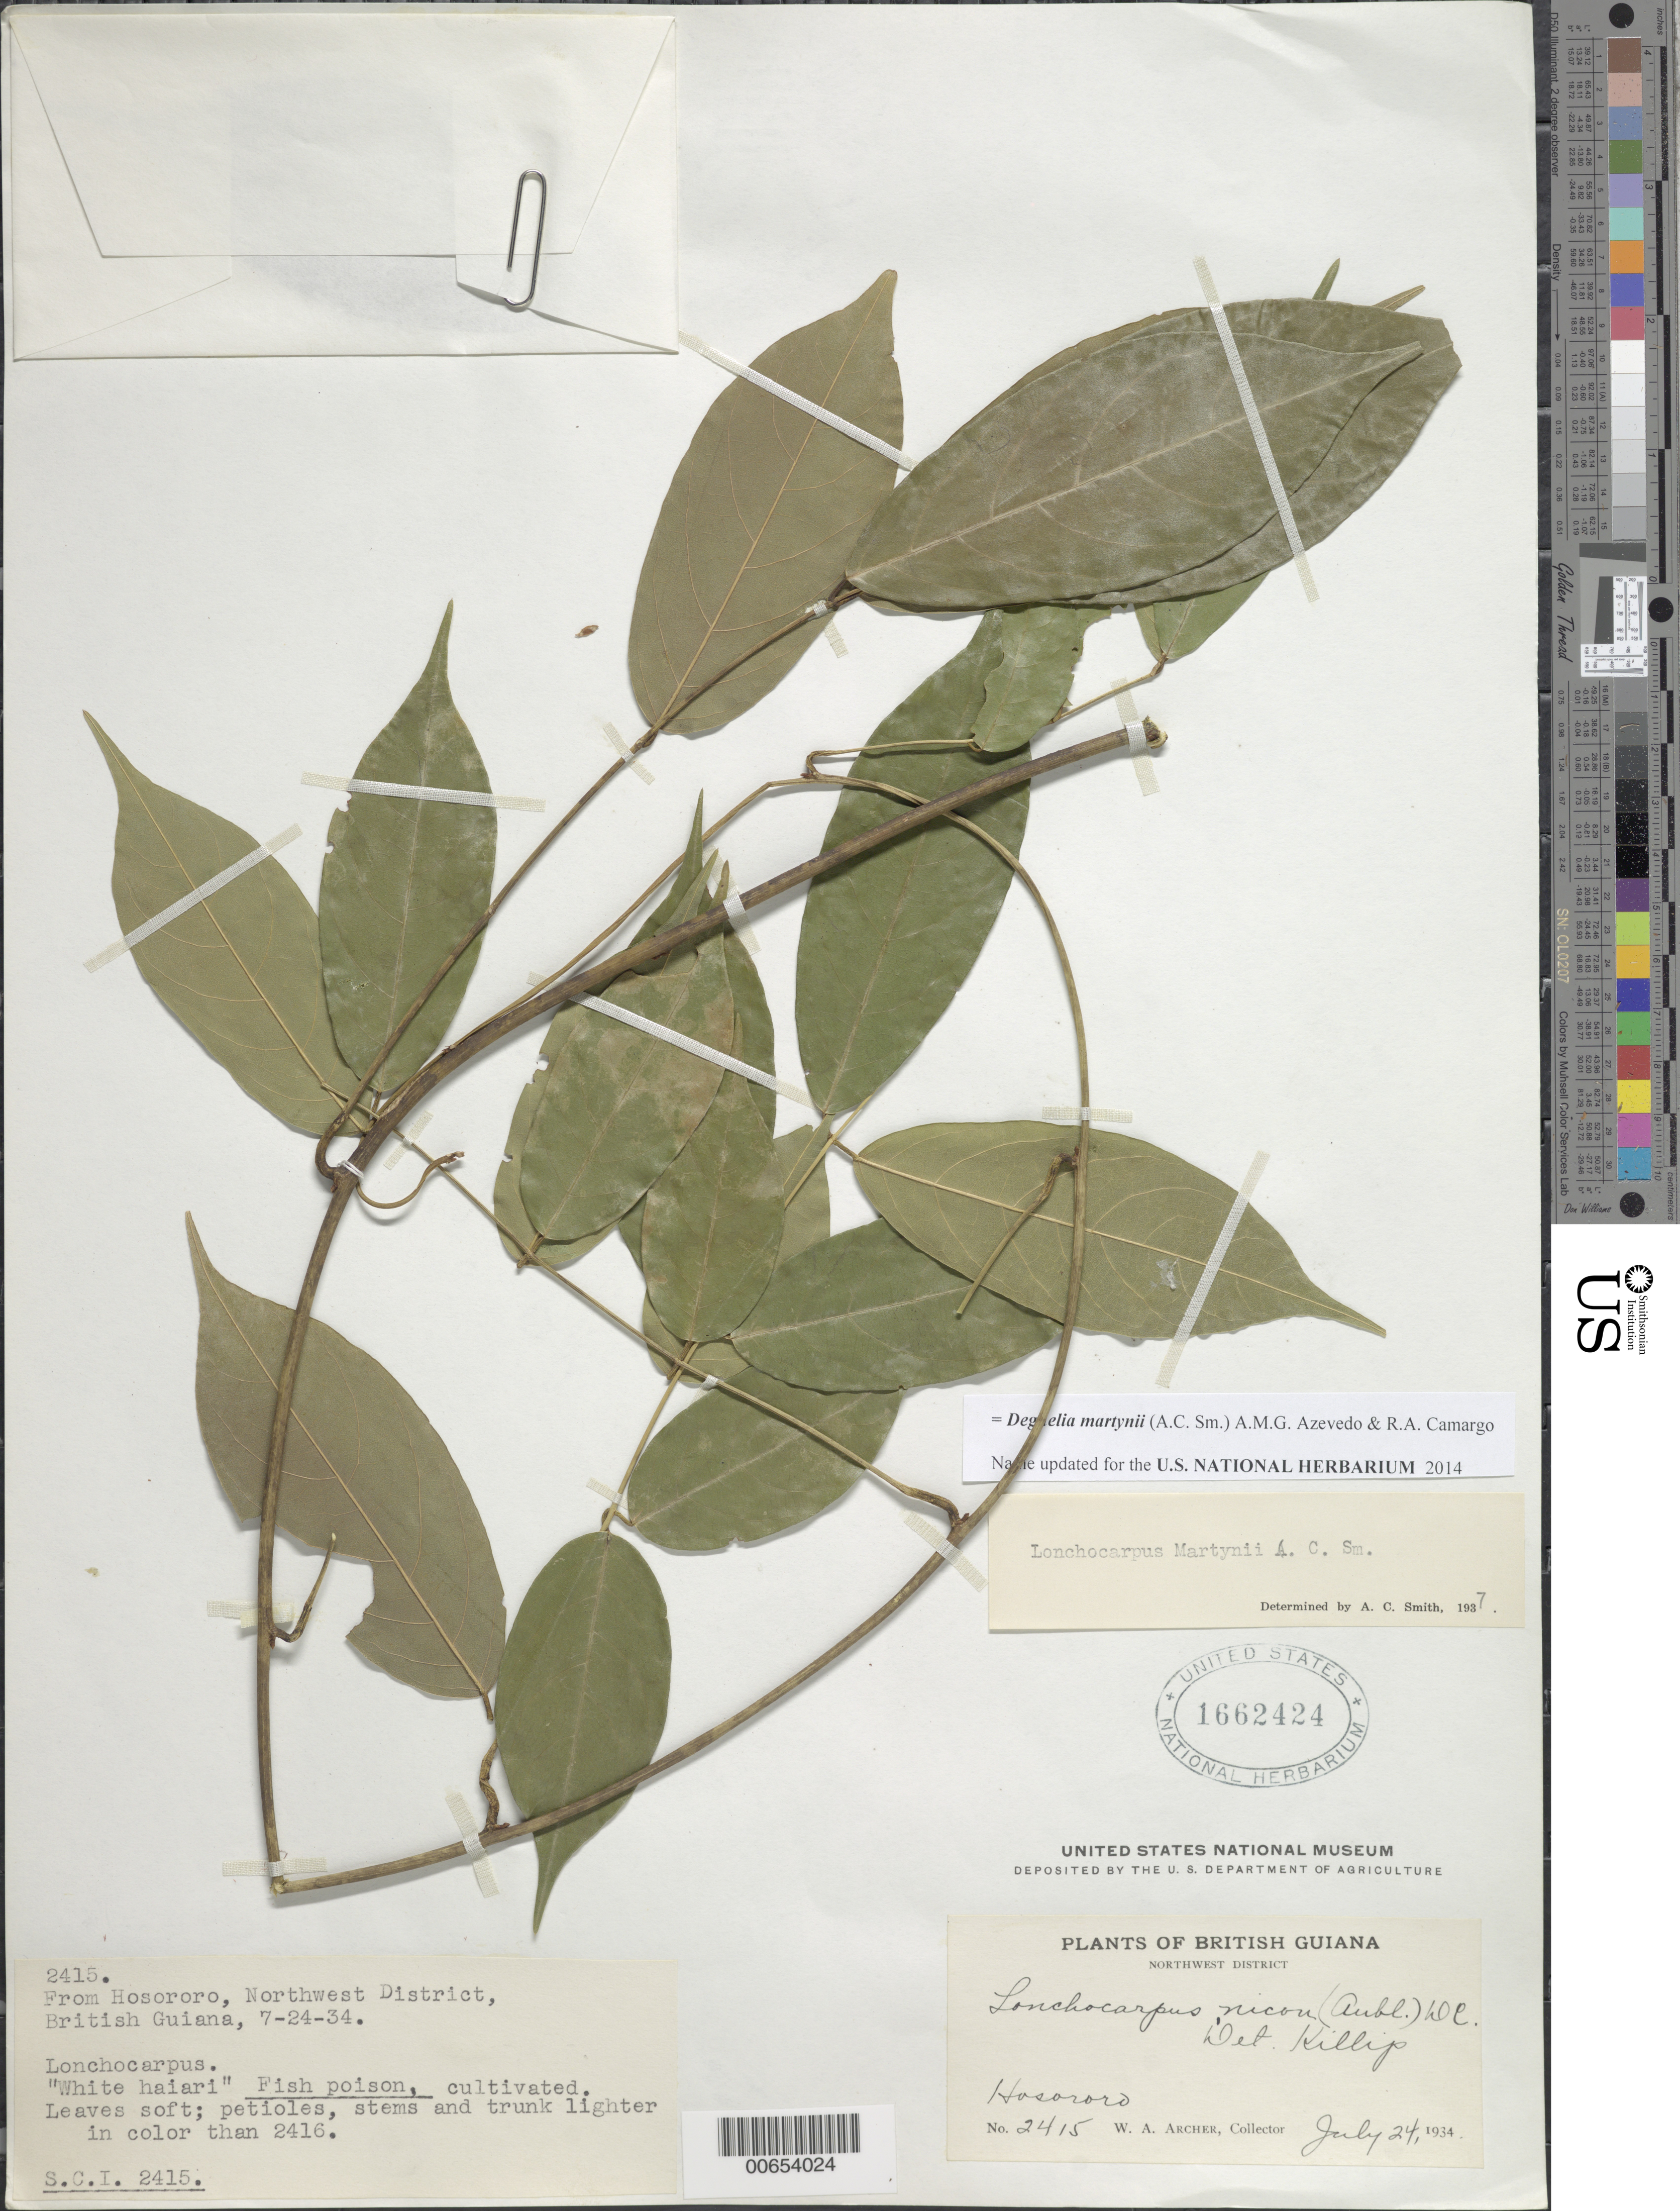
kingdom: Plantae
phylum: Tracheophyta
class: Magnoliopsida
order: Fabales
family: Fabaceae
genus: Deguelia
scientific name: Deguelia martynii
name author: (A.C. Sm.) A.M.G. Azevedo & R.A. Camargo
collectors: W. A. Archer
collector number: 2415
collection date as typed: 24-Jul-34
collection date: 1934-07-24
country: Guyana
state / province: Barima-Waini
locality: Hosororo, NW Dist.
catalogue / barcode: US 1662424